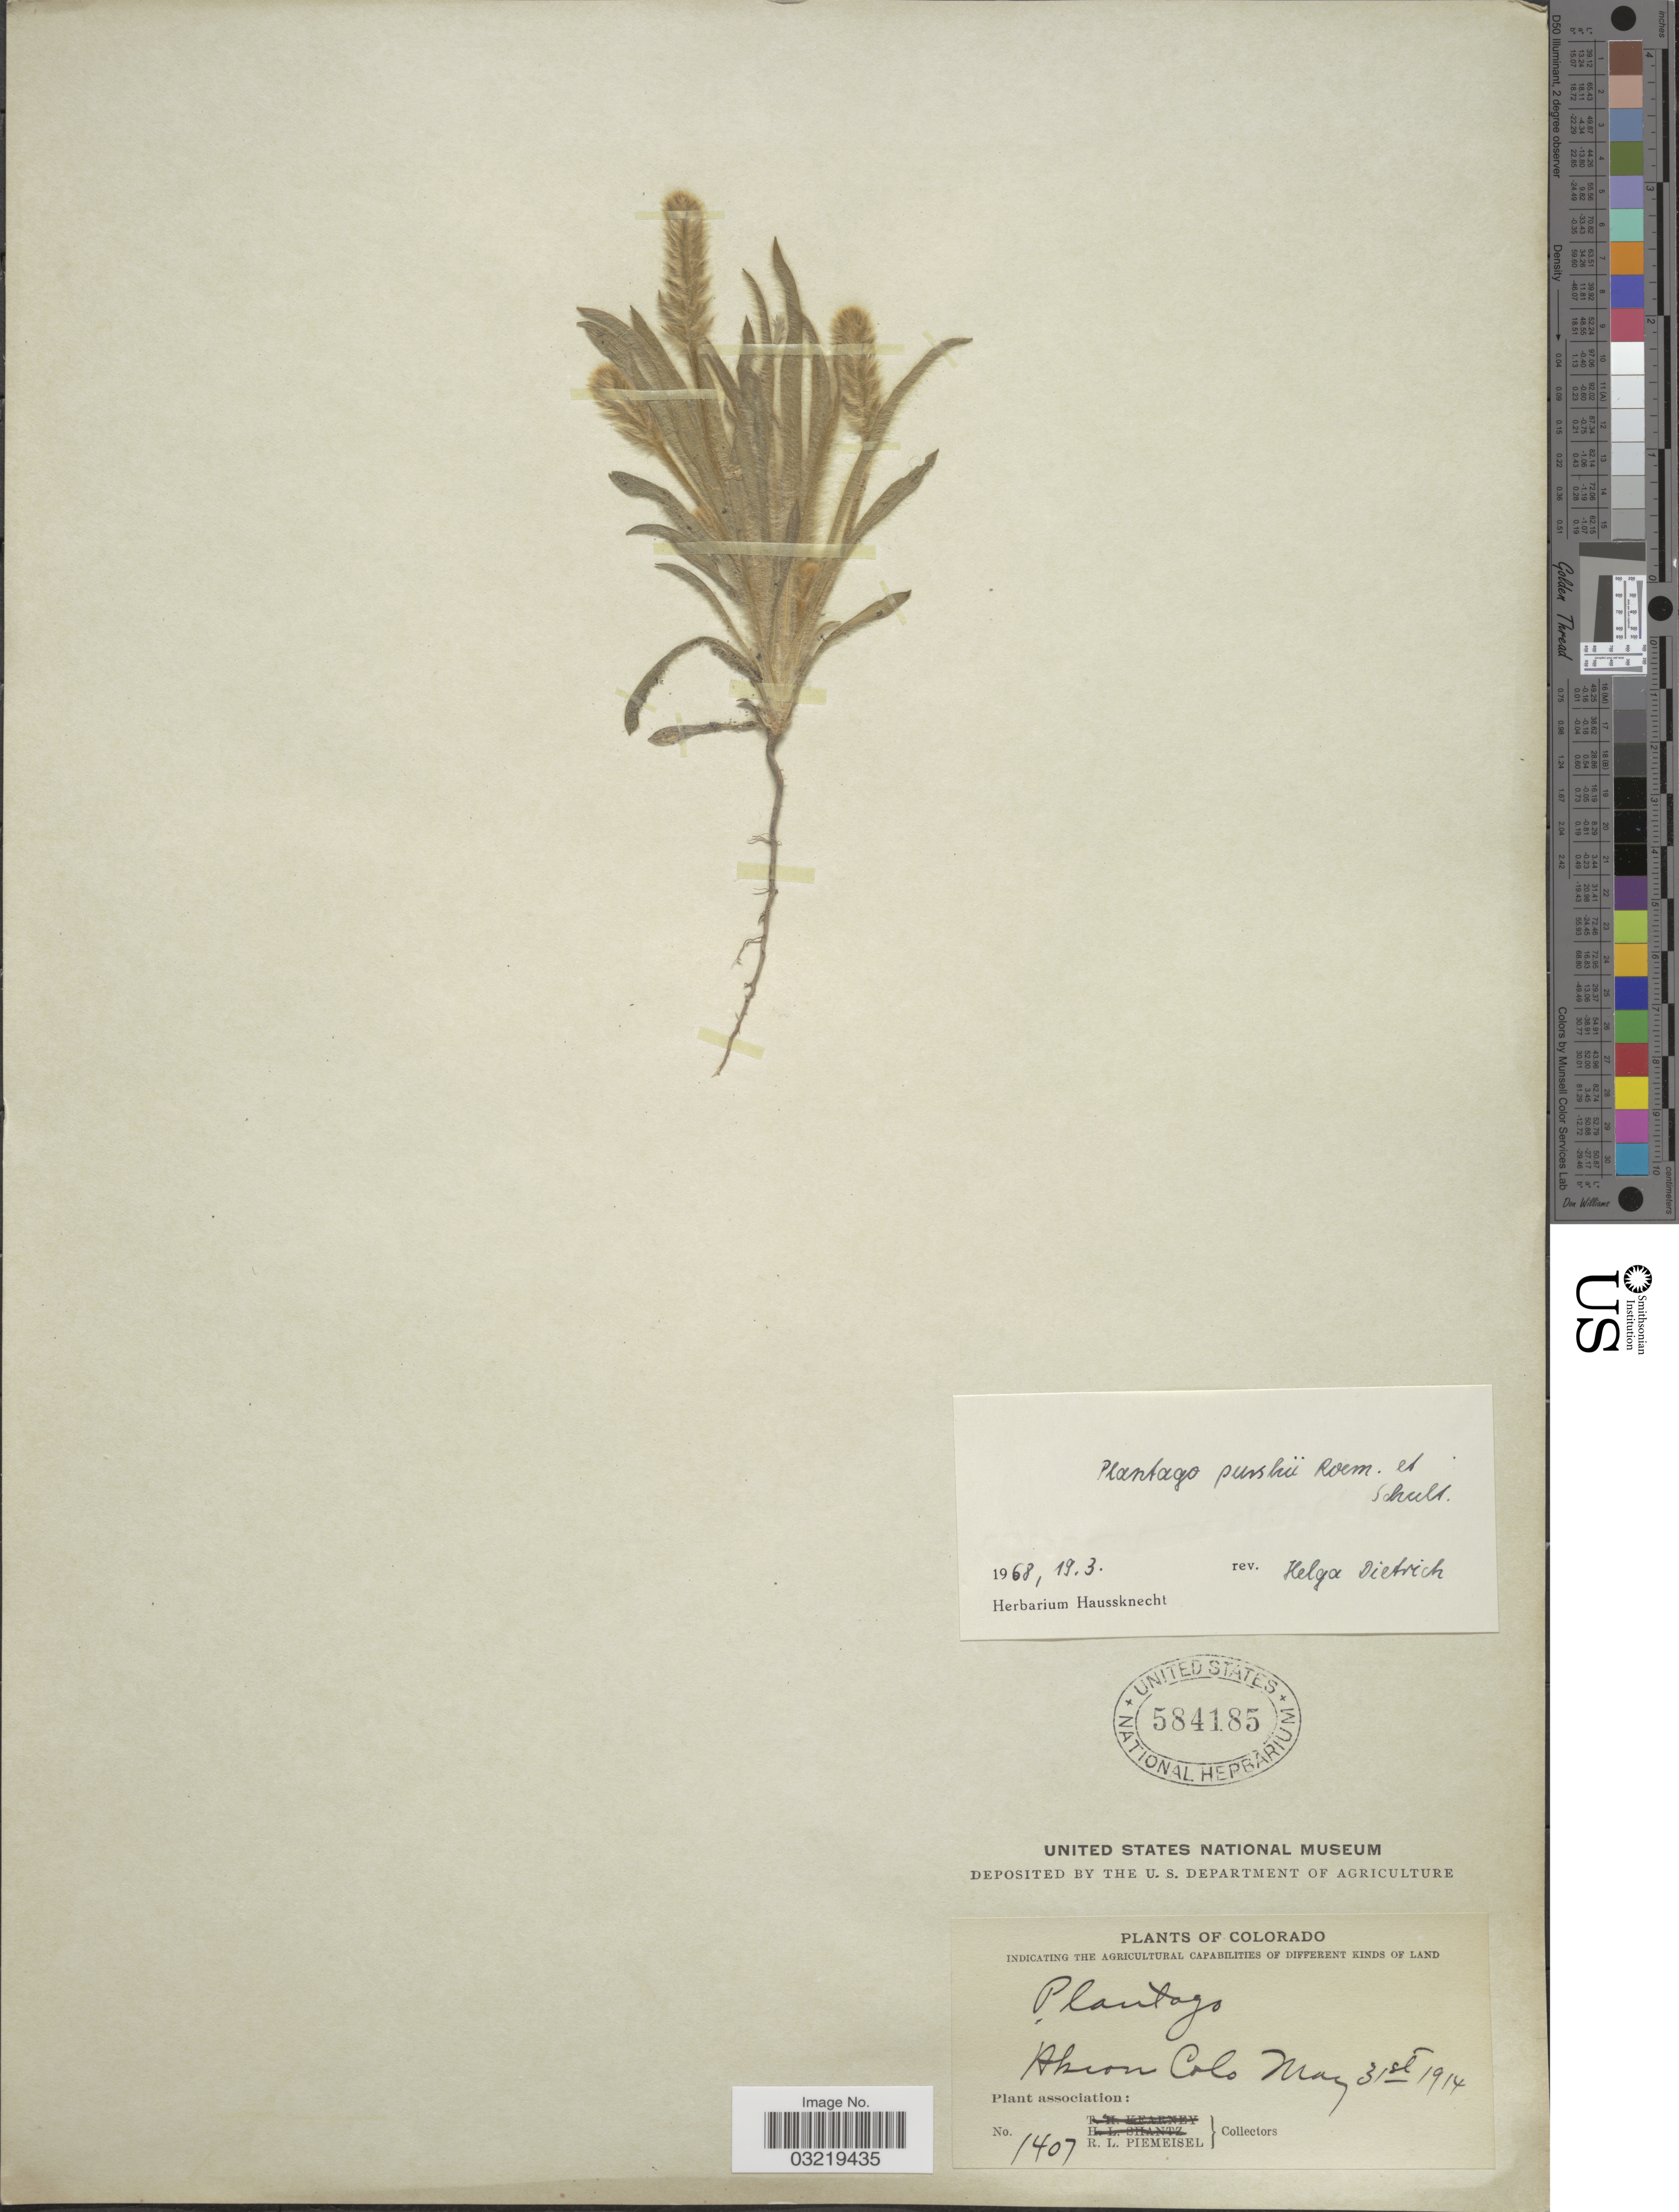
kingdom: Plantae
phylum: Tracheophyta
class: Magnoliopsida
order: Lamiales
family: Plantaginaceae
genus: Plantago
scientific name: Plantago patagonica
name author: Jacq.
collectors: R. L. Piemeisel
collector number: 1407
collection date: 1914-05-31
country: United States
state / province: Colorado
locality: Akron.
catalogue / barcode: US 584185